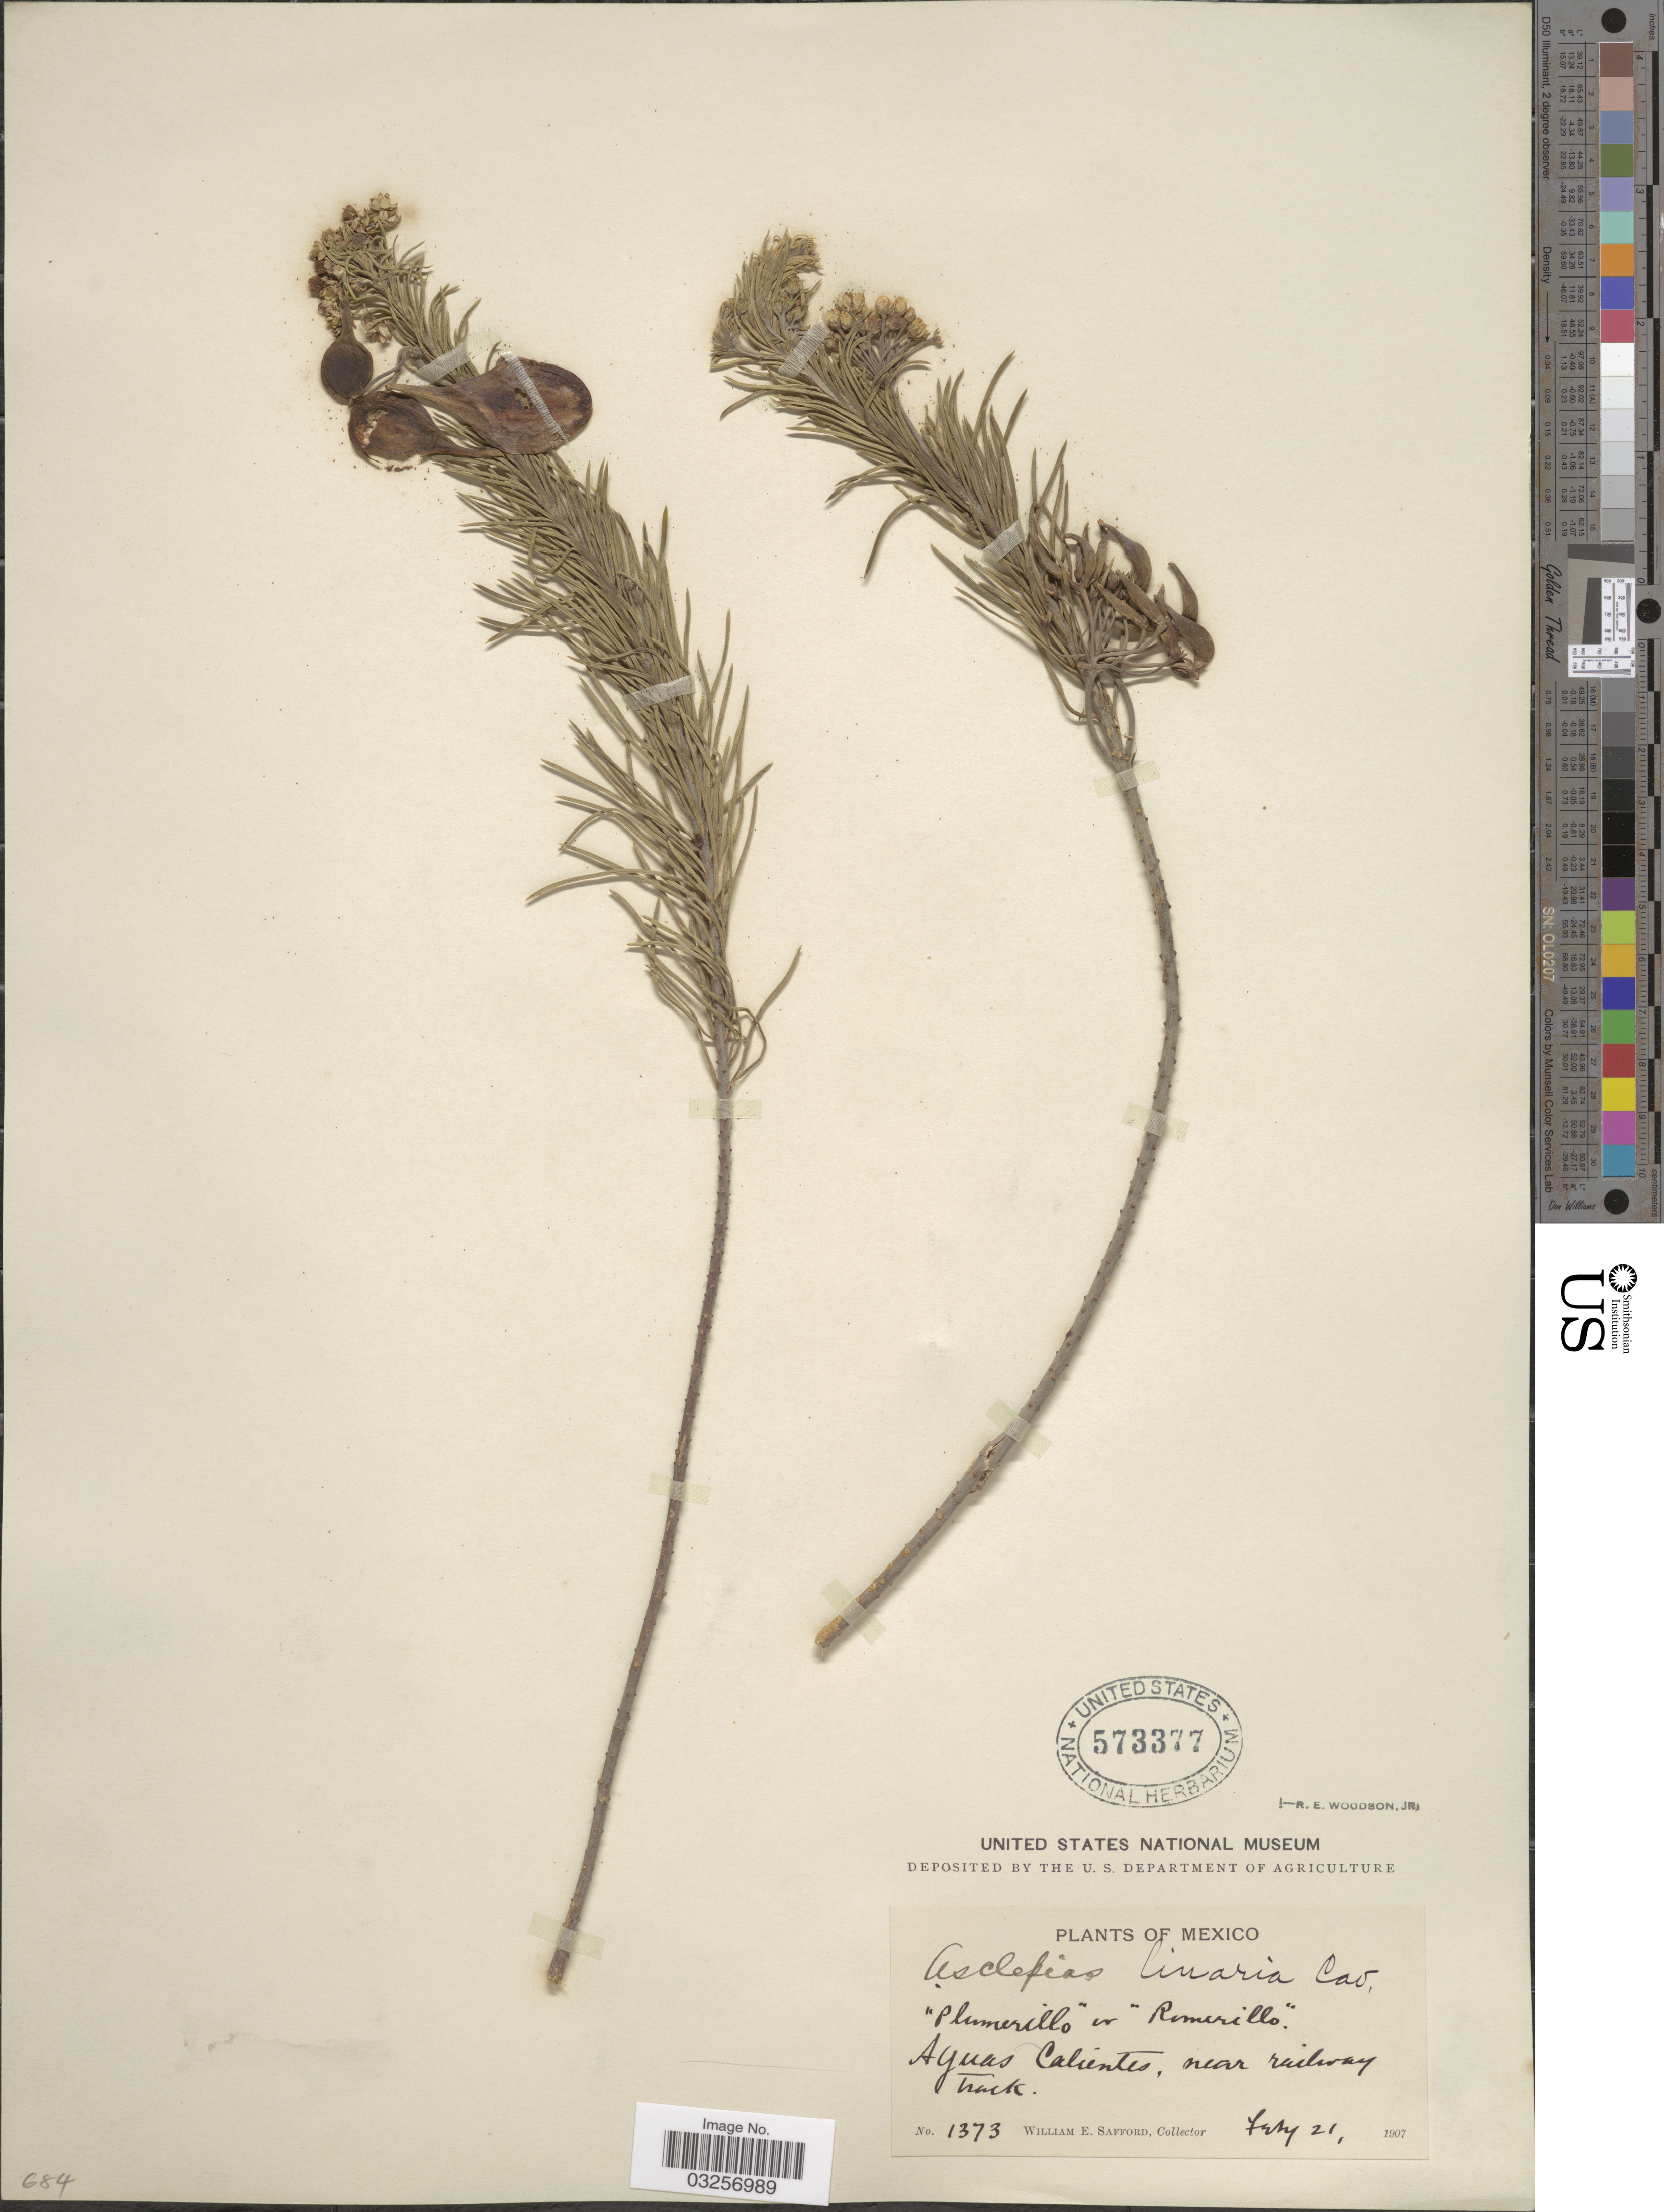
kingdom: Plantae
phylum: Tracheophyta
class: Magnoliopsida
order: Gentianales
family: Apocynaceae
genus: Asclepias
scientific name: Asclepias linaria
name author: Cav.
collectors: W. E. Safford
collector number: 1373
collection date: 1907-02-21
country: Mexico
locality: Aguas Calientes, near railway Track.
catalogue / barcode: US 573377